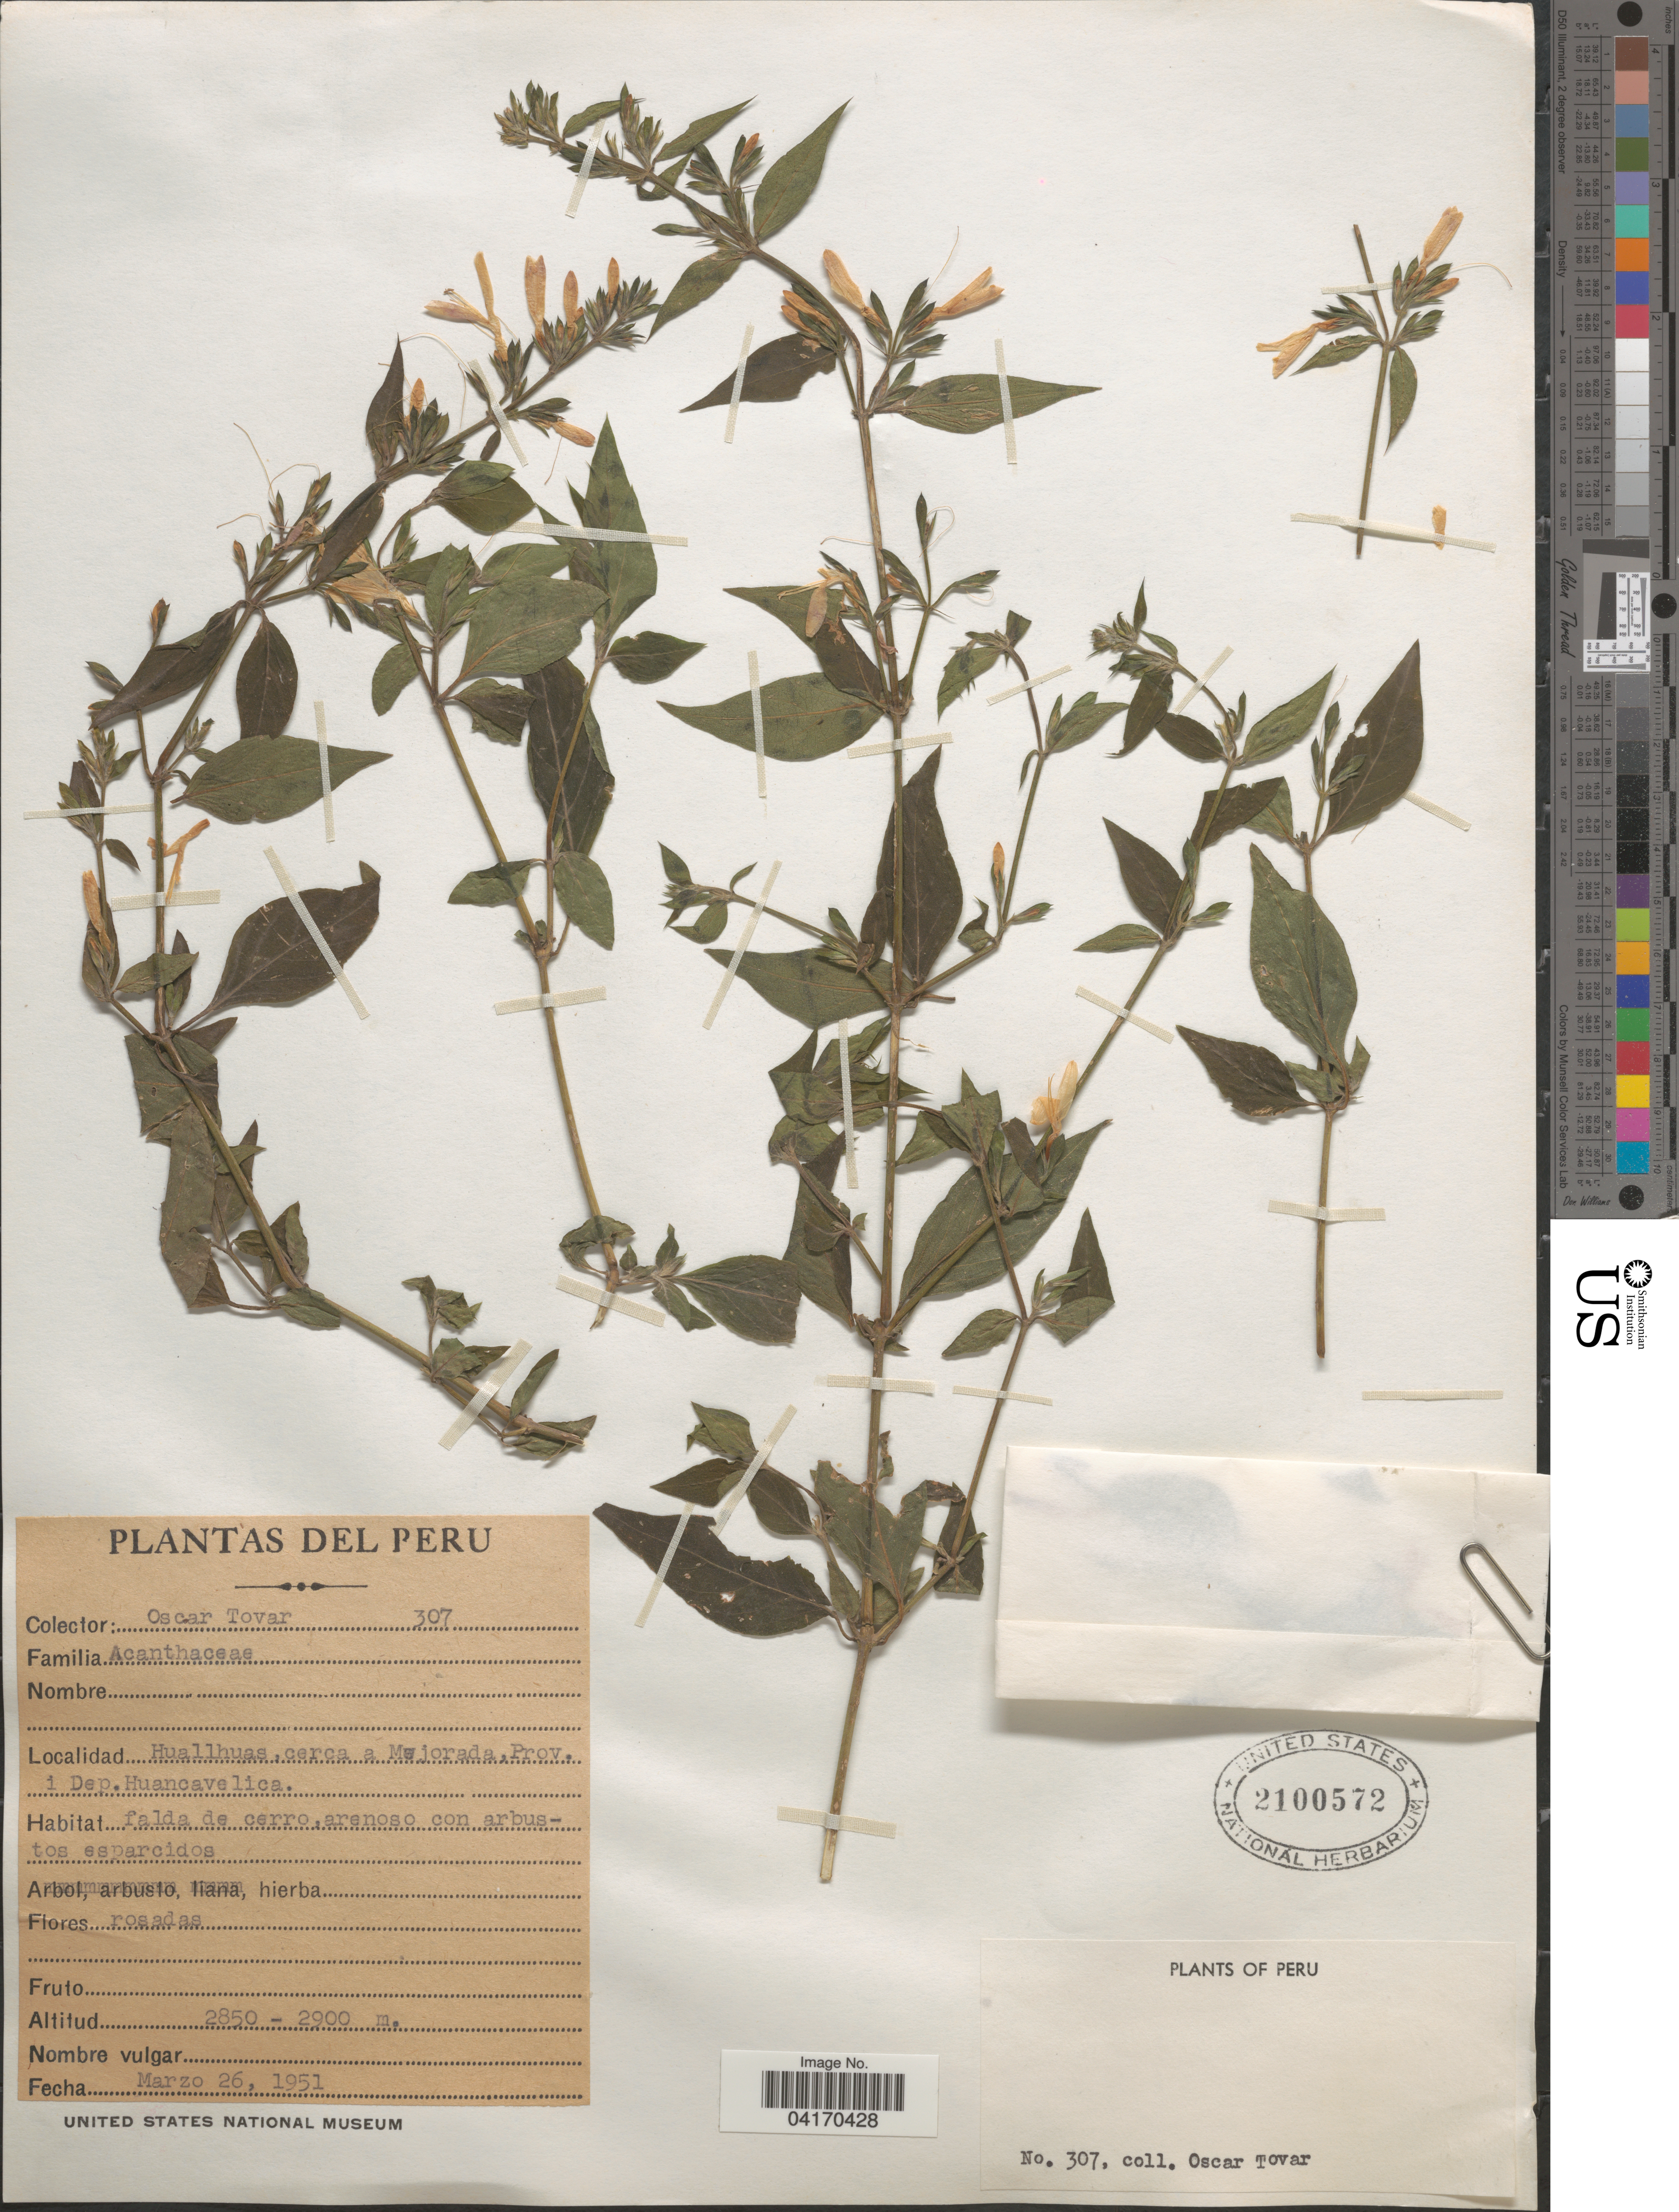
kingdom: Plantae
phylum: Tracheophyta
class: Magnoliopsida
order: Lamiales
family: Acanthaceae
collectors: Ó. Tovar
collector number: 307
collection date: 1951-03-26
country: Peru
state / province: Huancavelica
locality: Huallhuas, cerca a Mejorada. Dep. Huancavelica.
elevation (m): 2850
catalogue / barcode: US 2100572